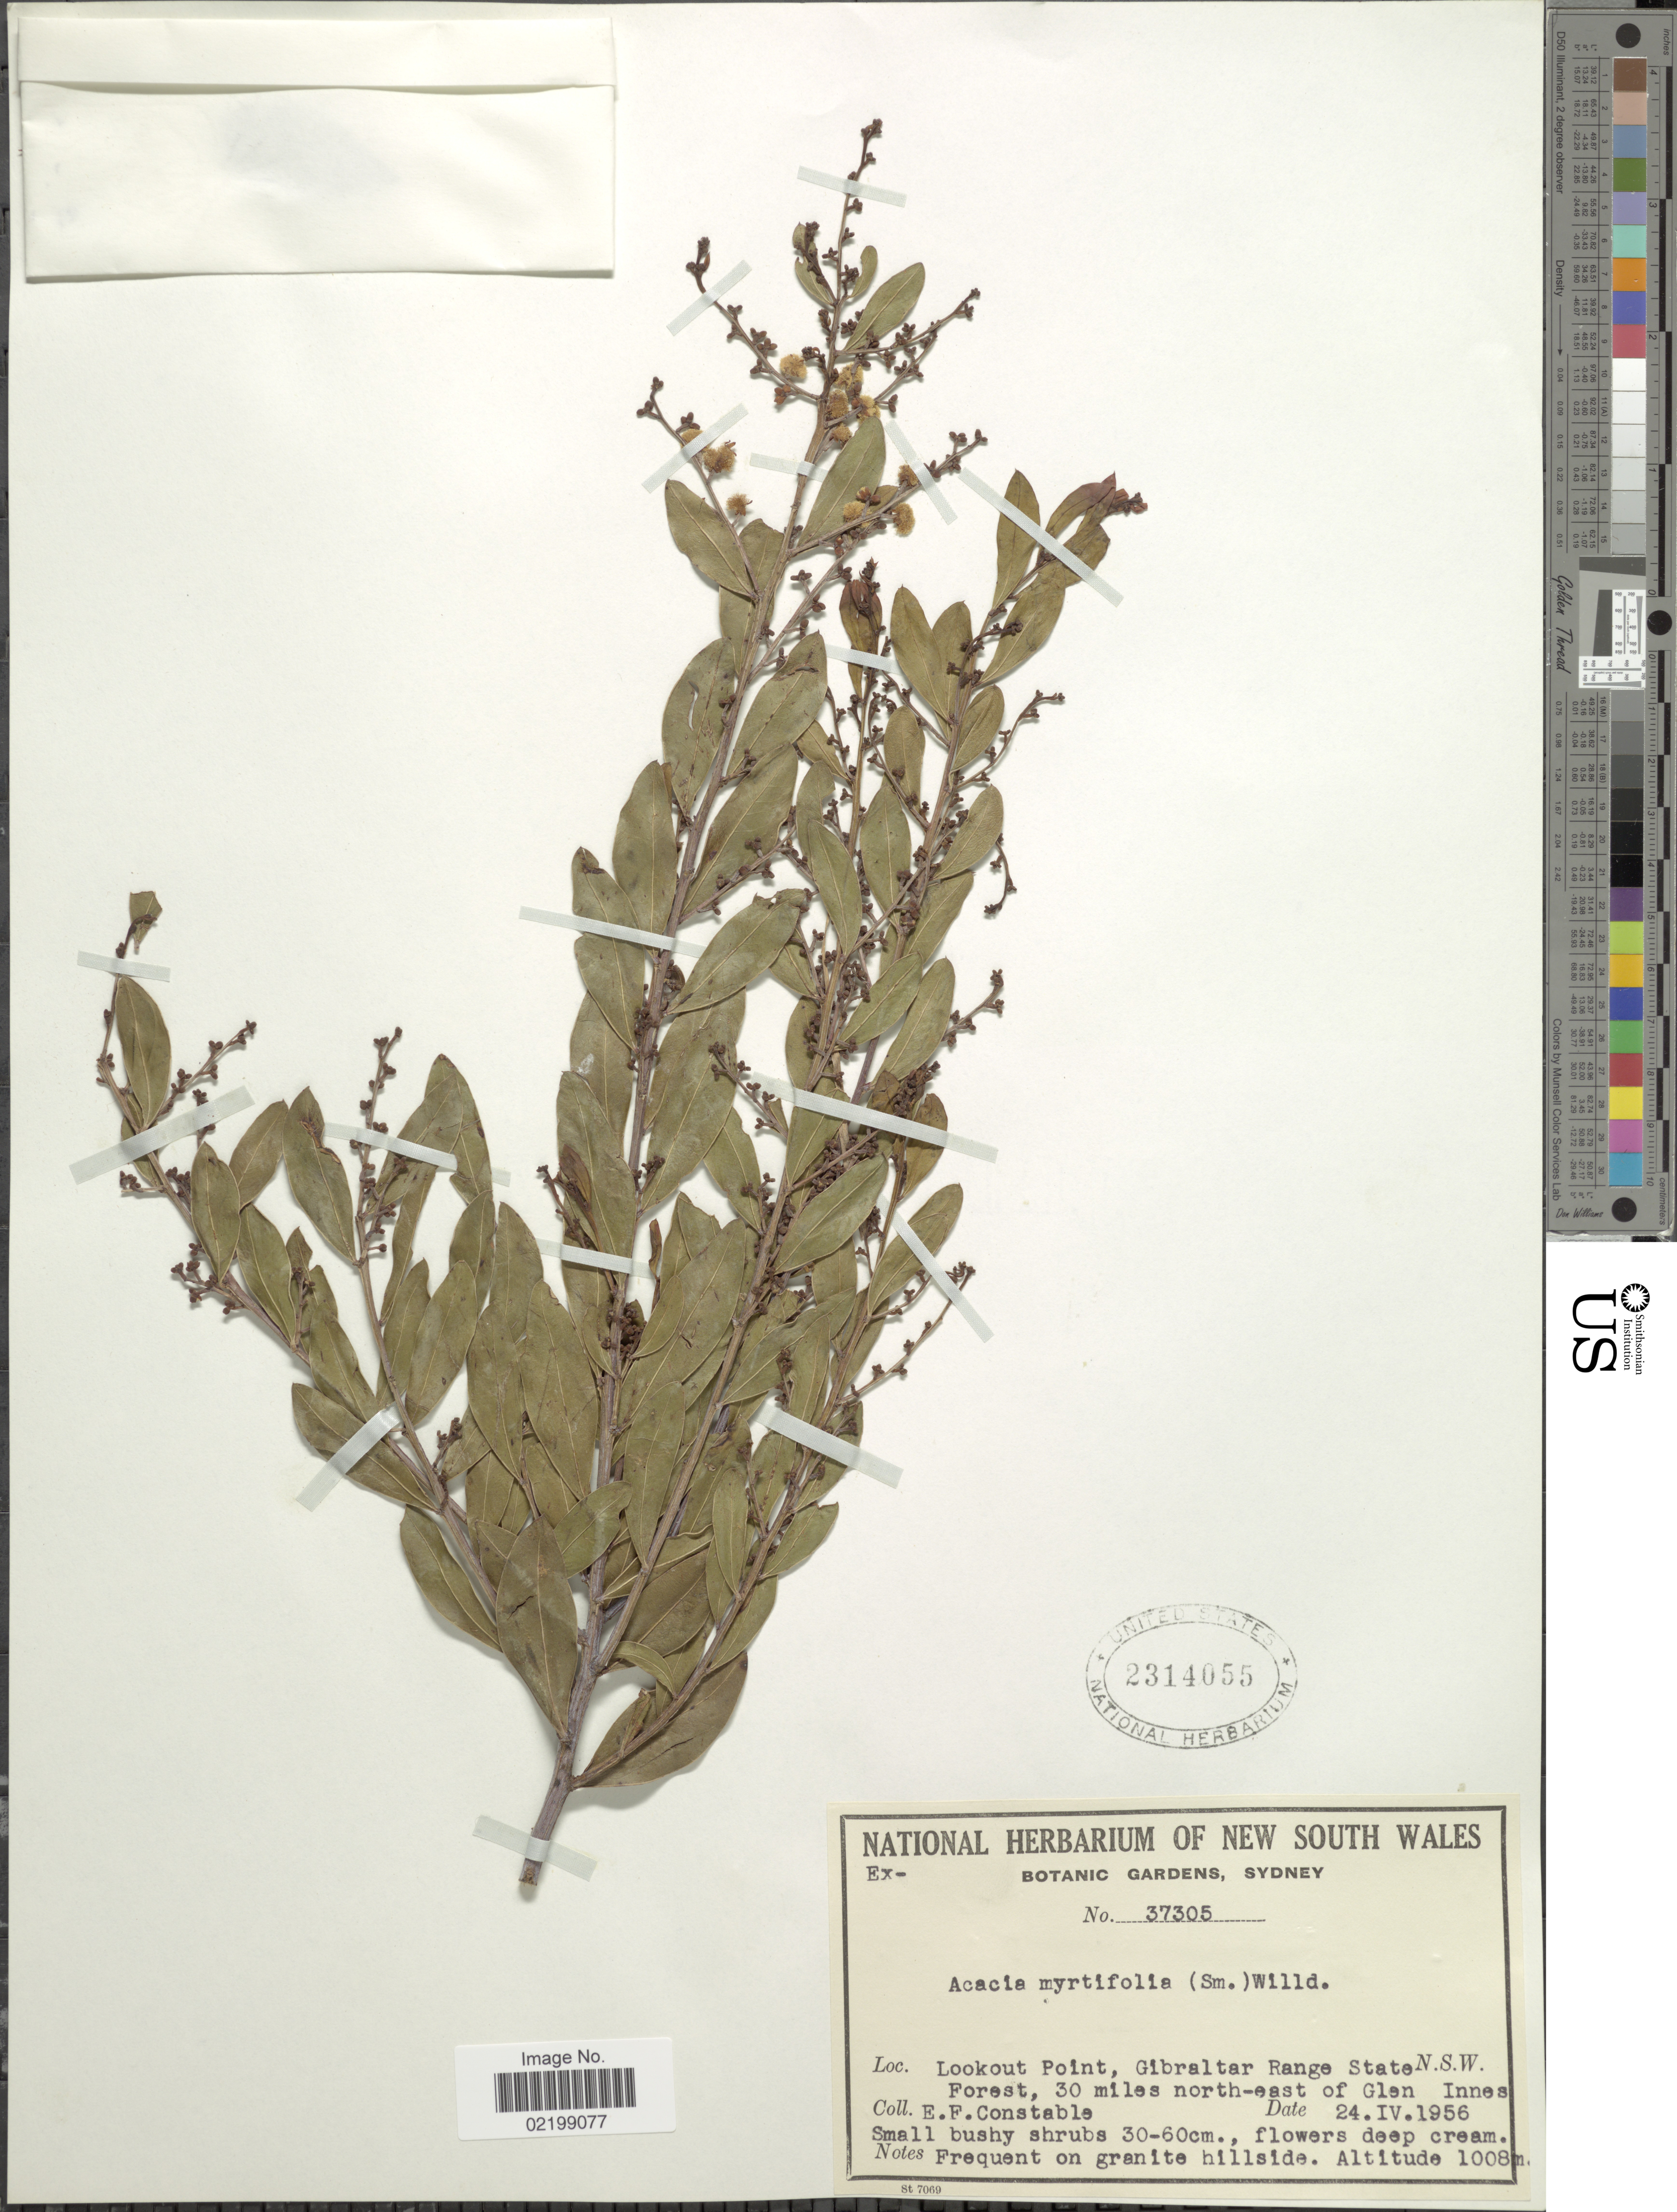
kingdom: Plantae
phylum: Tracheophyta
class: Magnoliopsida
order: Fabales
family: Fabaceae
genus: Acacia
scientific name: Acacia myrtifolia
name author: (Sm.) Willd.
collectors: E. F. Constable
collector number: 37305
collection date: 1956-04-24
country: Australia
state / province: New South Wales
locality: Lookout Point, Gibraltar Range State Forest, 30 miles north-east of Glen Innes, on granite hillside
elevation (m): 1008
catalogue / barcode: US 2314055